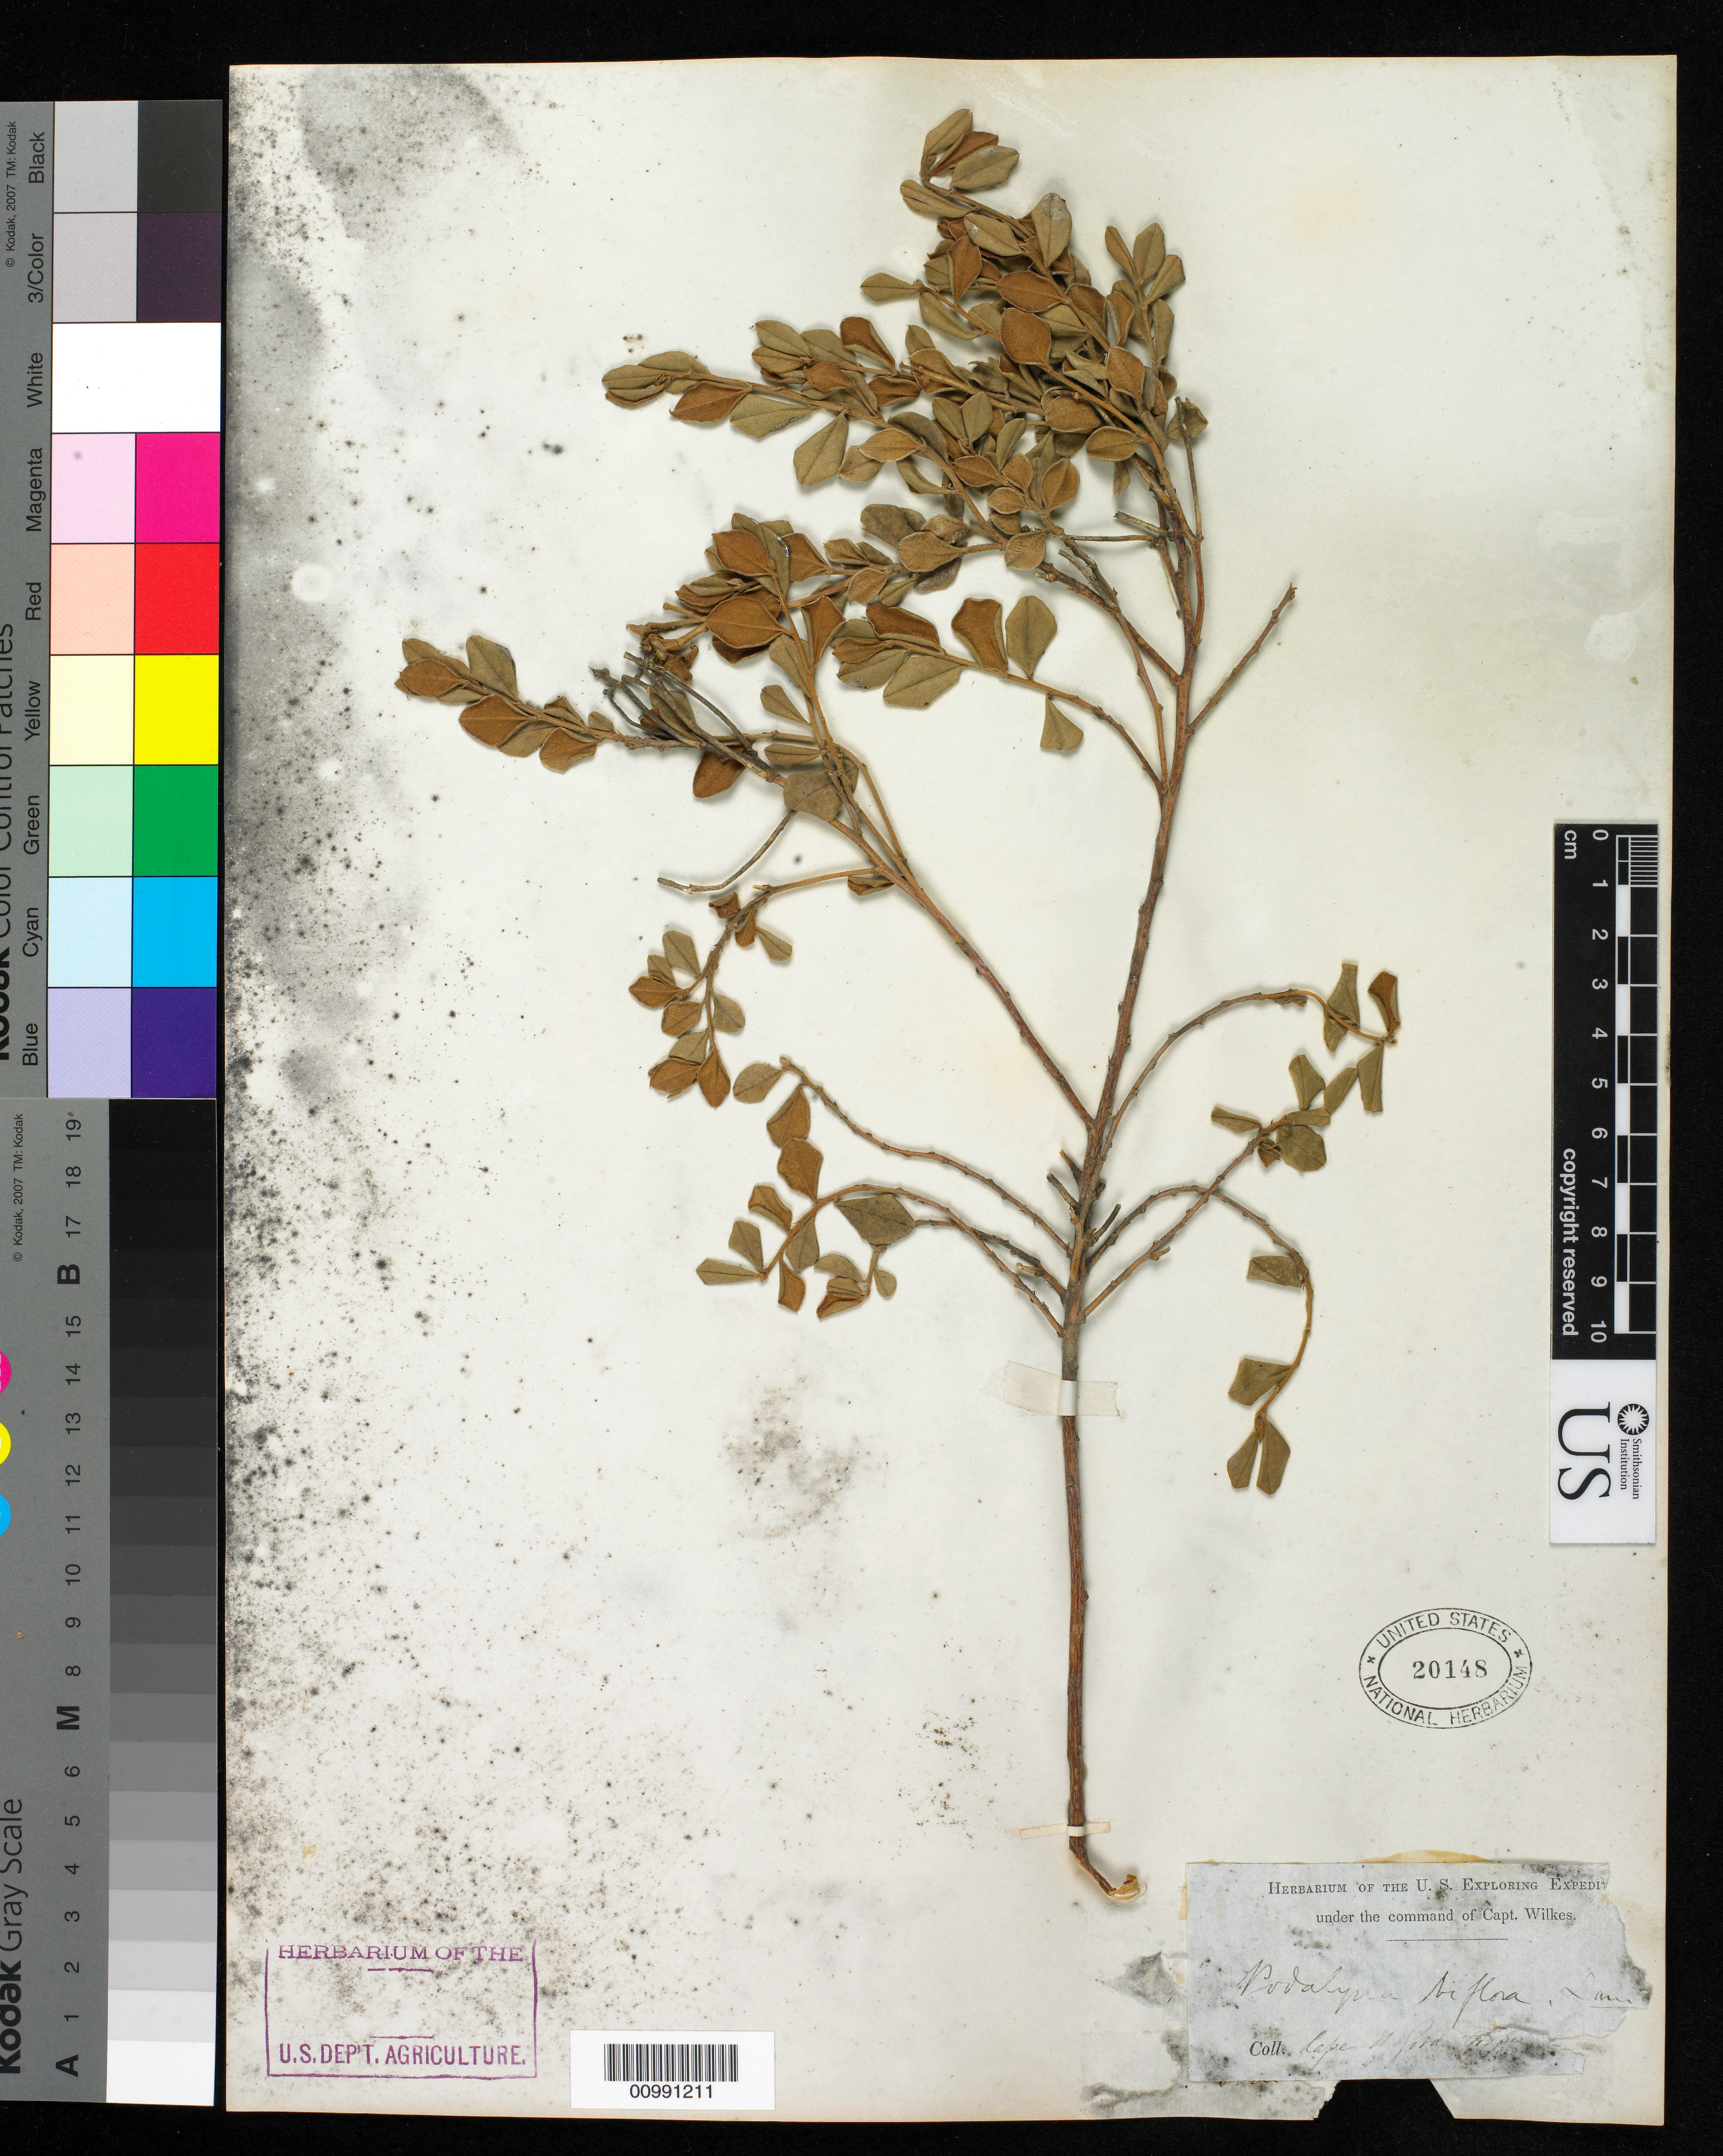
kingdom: Plantae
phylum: Tracheophyta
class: Magnoliopsida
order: Fabales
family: Fabaceae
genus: Podalyria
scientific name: Podalyria biflora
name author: (Retz.) Lam.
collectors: Wilkes Explor. Exped.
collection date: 1838/1842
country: South Africa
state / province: Western Cape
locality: Cape of Good Hope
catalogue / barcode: US 20148